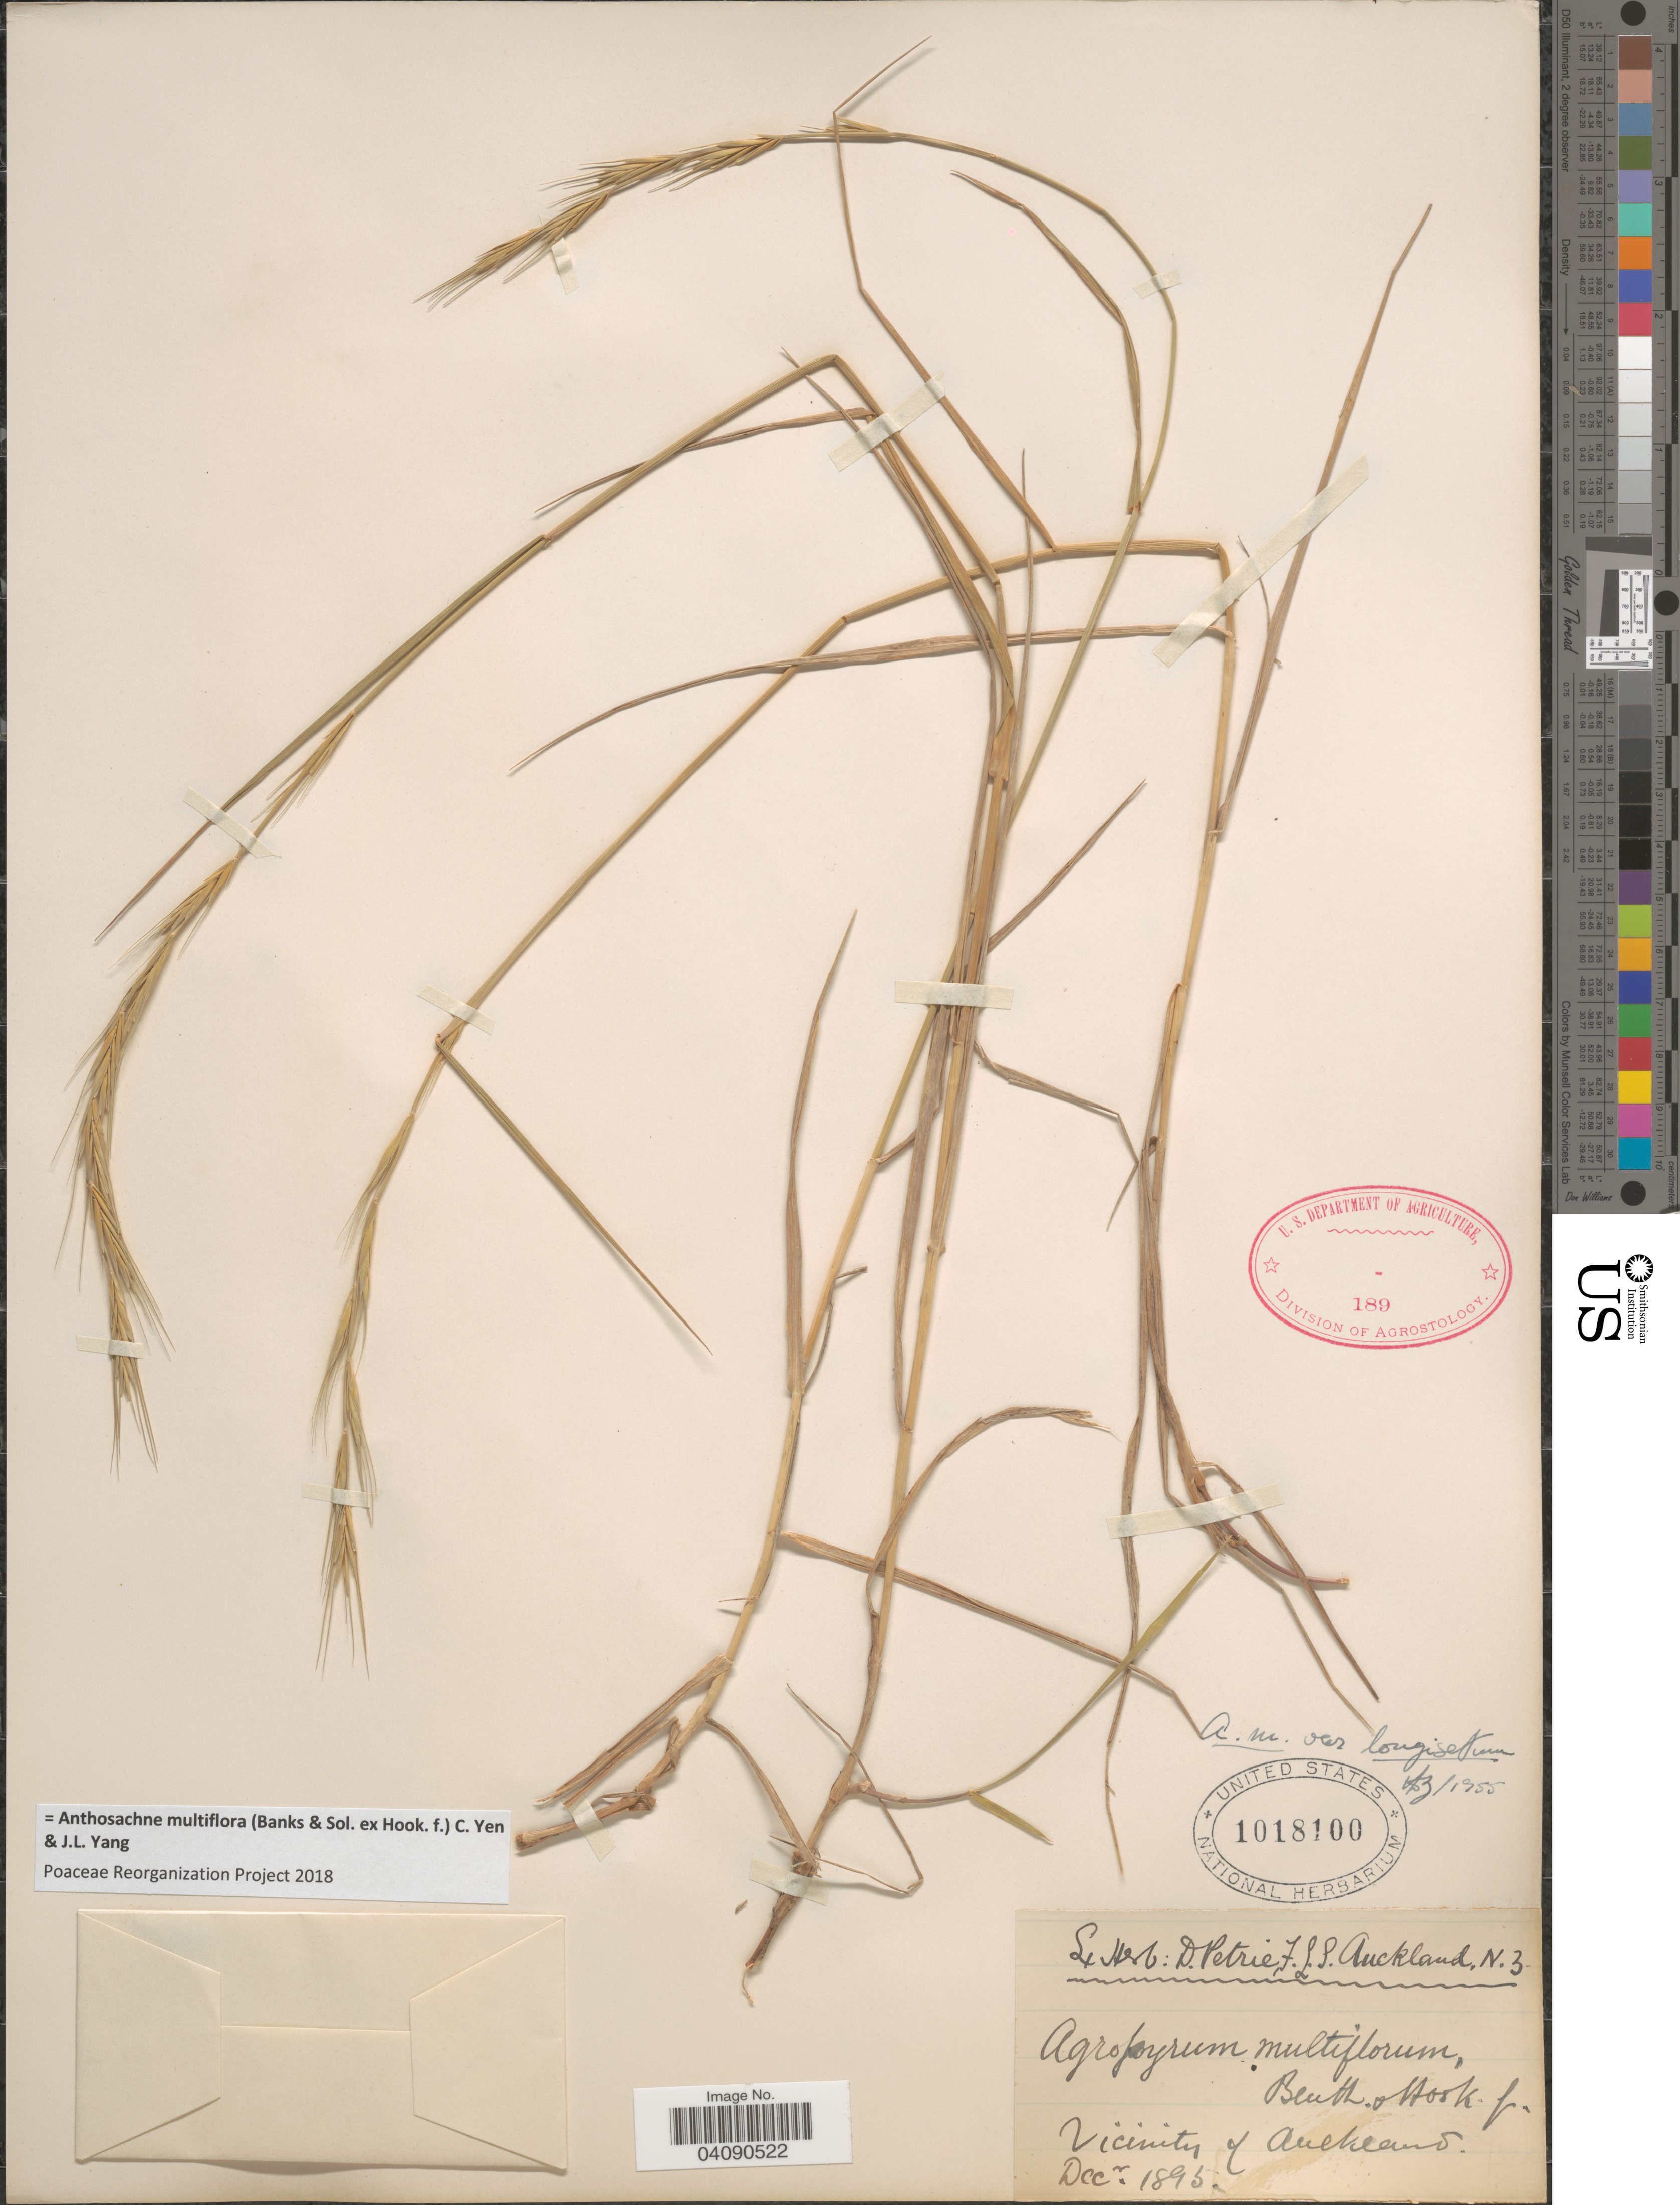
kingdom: Plantae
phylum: Tracheophyta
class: Liliopsida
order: Poales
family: Poaceae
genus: Anthosachne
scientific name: Anthosachne multiflora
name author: (Banks & Sol. ex Hook. f.) C. Yen & J.L. Yang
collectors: Ex Herb D. Petrie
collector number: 3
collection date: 1895-12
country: New Zealand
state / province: Auckland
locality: Vicinity of Auckland.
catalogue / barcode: US 1018100